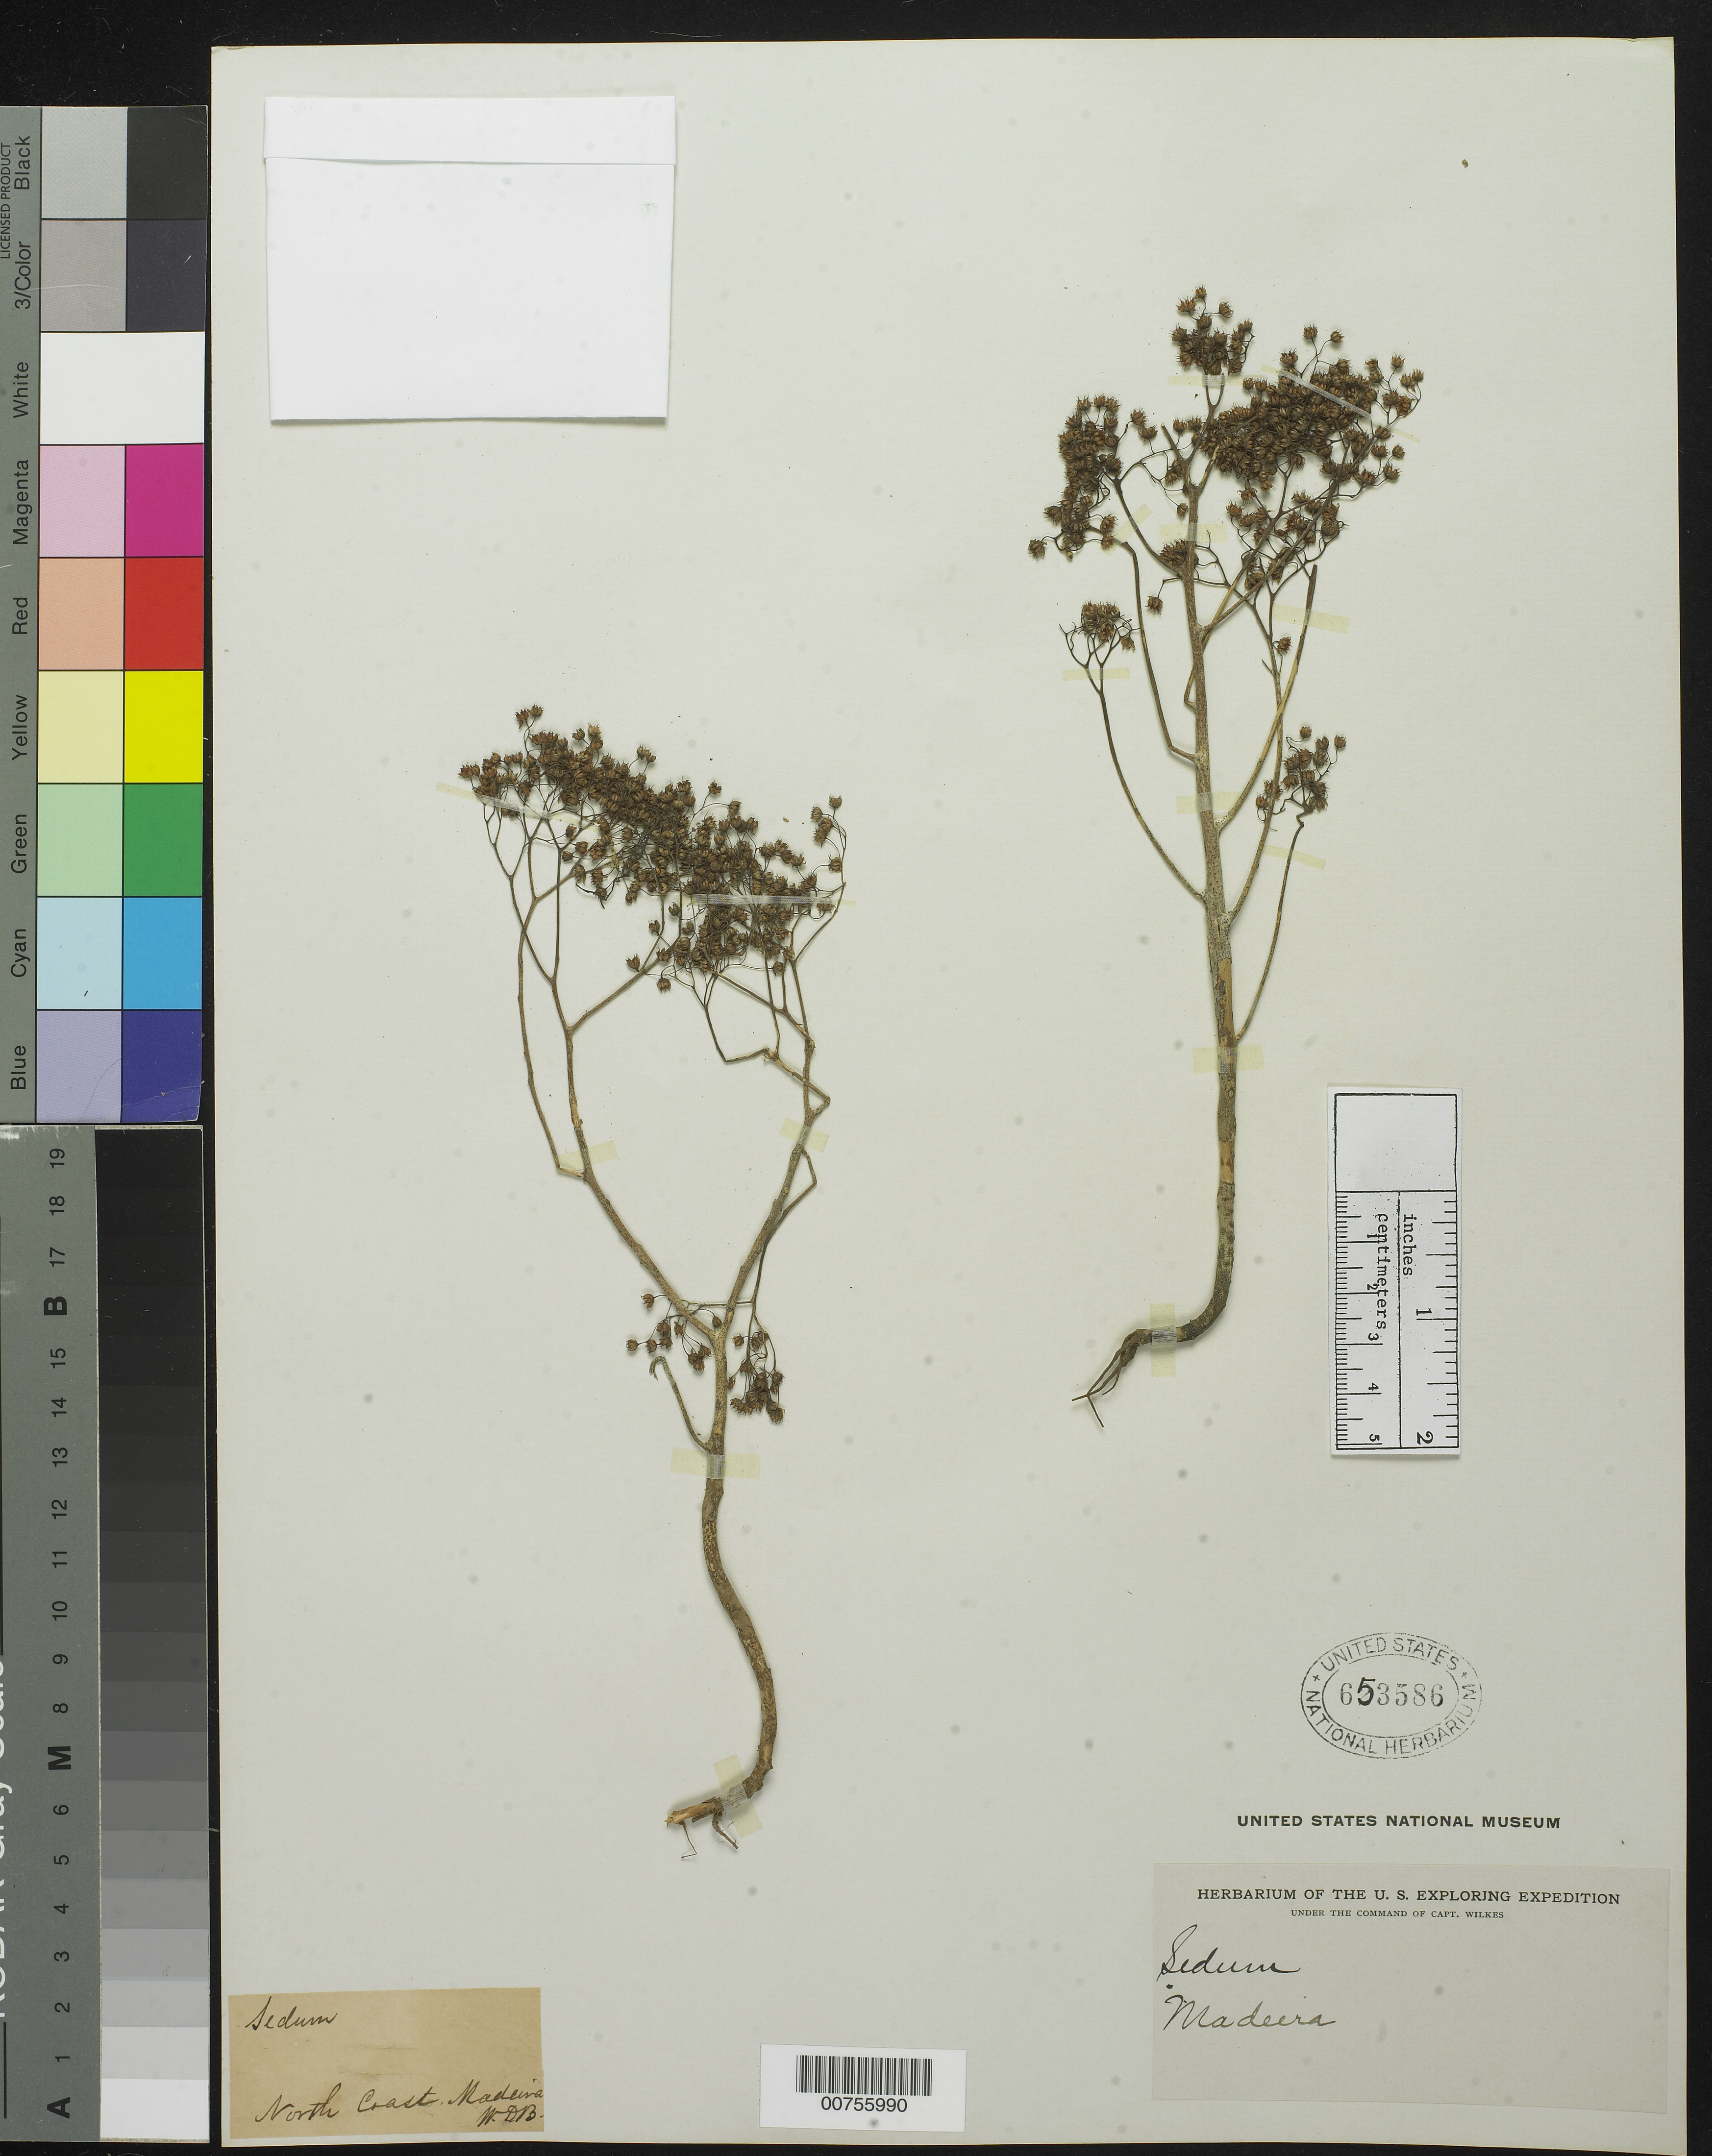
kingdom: Plantae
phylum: Tracheophyta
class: Magnoliopsida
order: Saxifragales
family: Crassulaceae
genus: Sedum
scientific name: Sedum sp.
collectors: Wilkes Explor. Exped.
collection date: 1838/1842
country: Portugal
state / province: Madeira (Aut. Reg.)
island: Madeira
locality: North coast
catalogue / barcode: US 653586